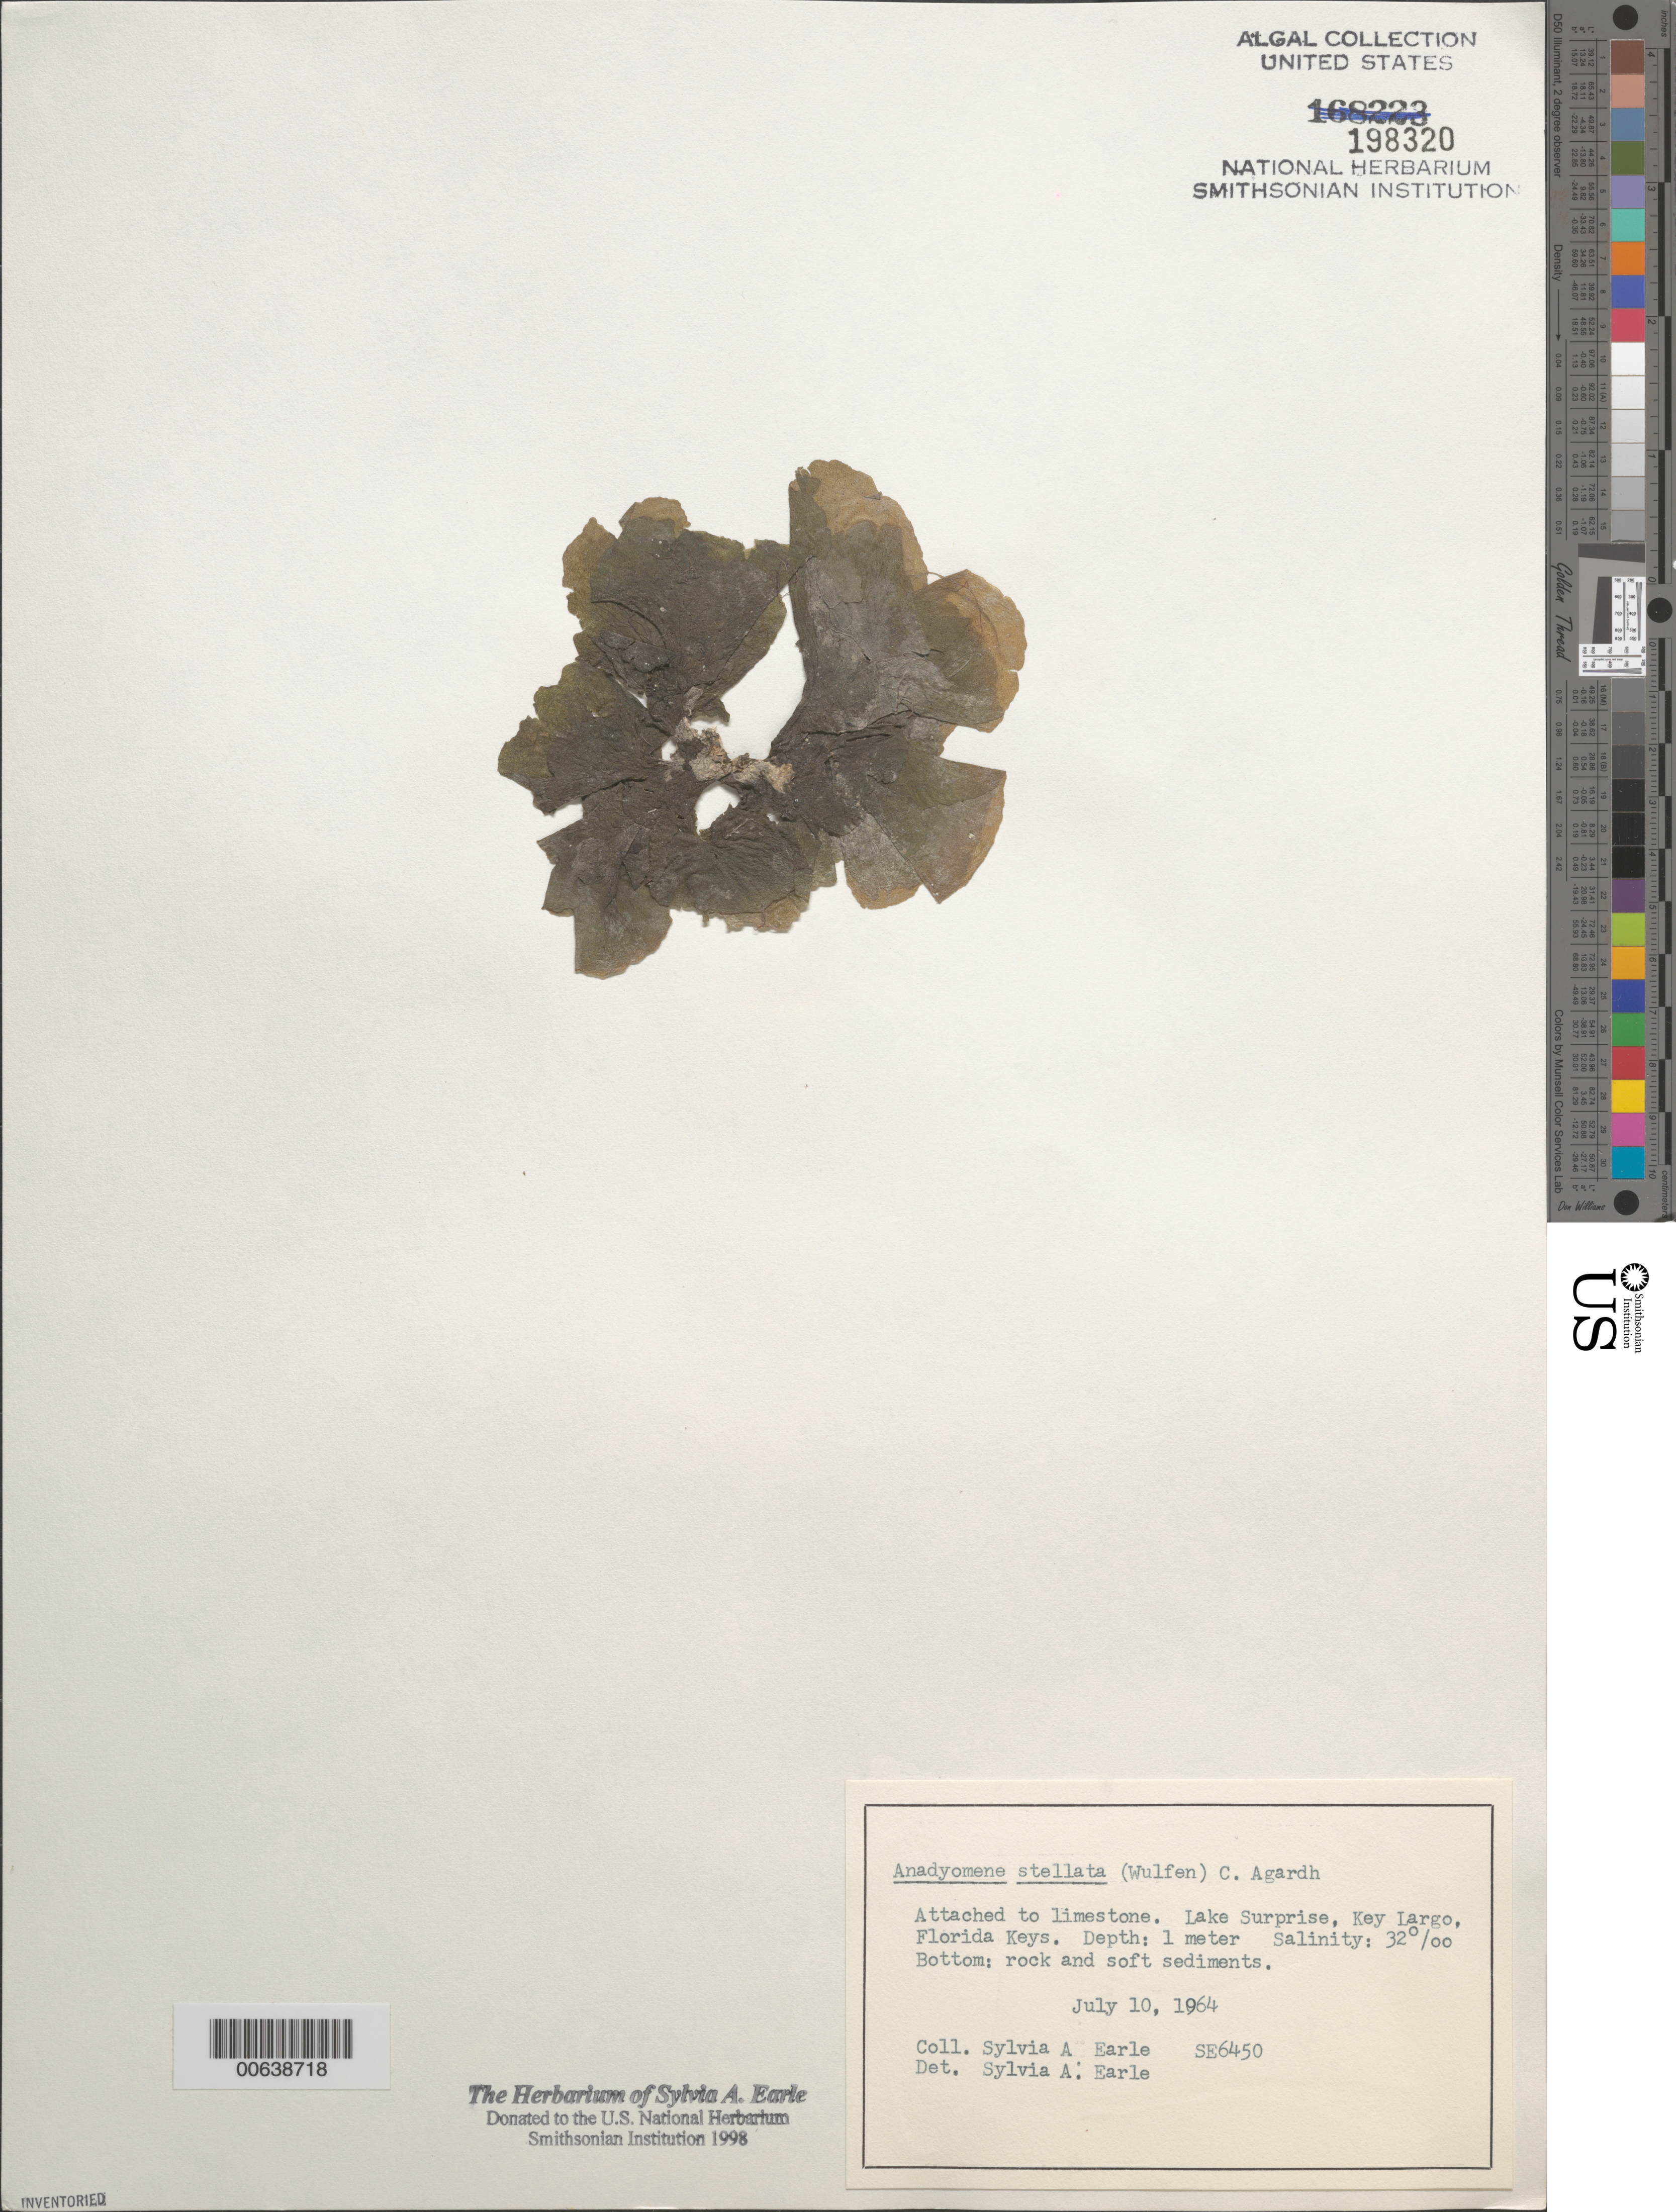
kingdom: Plantae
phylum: Chlorophyta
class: Ulvophyceae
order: Cladophorales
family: Anadyomenaceae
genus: Anadyomene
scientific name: Anadyomene stellata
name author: (Wulfen) C. Agardh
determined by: Earle, S. A.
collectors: S. A. Earle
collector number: Se 6450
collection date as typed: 10 Jul 1964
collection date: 1964-07-10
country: United States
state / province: Florida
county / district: Monroe County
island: Key Largo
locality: Lake Surprise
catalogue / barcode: US 198320